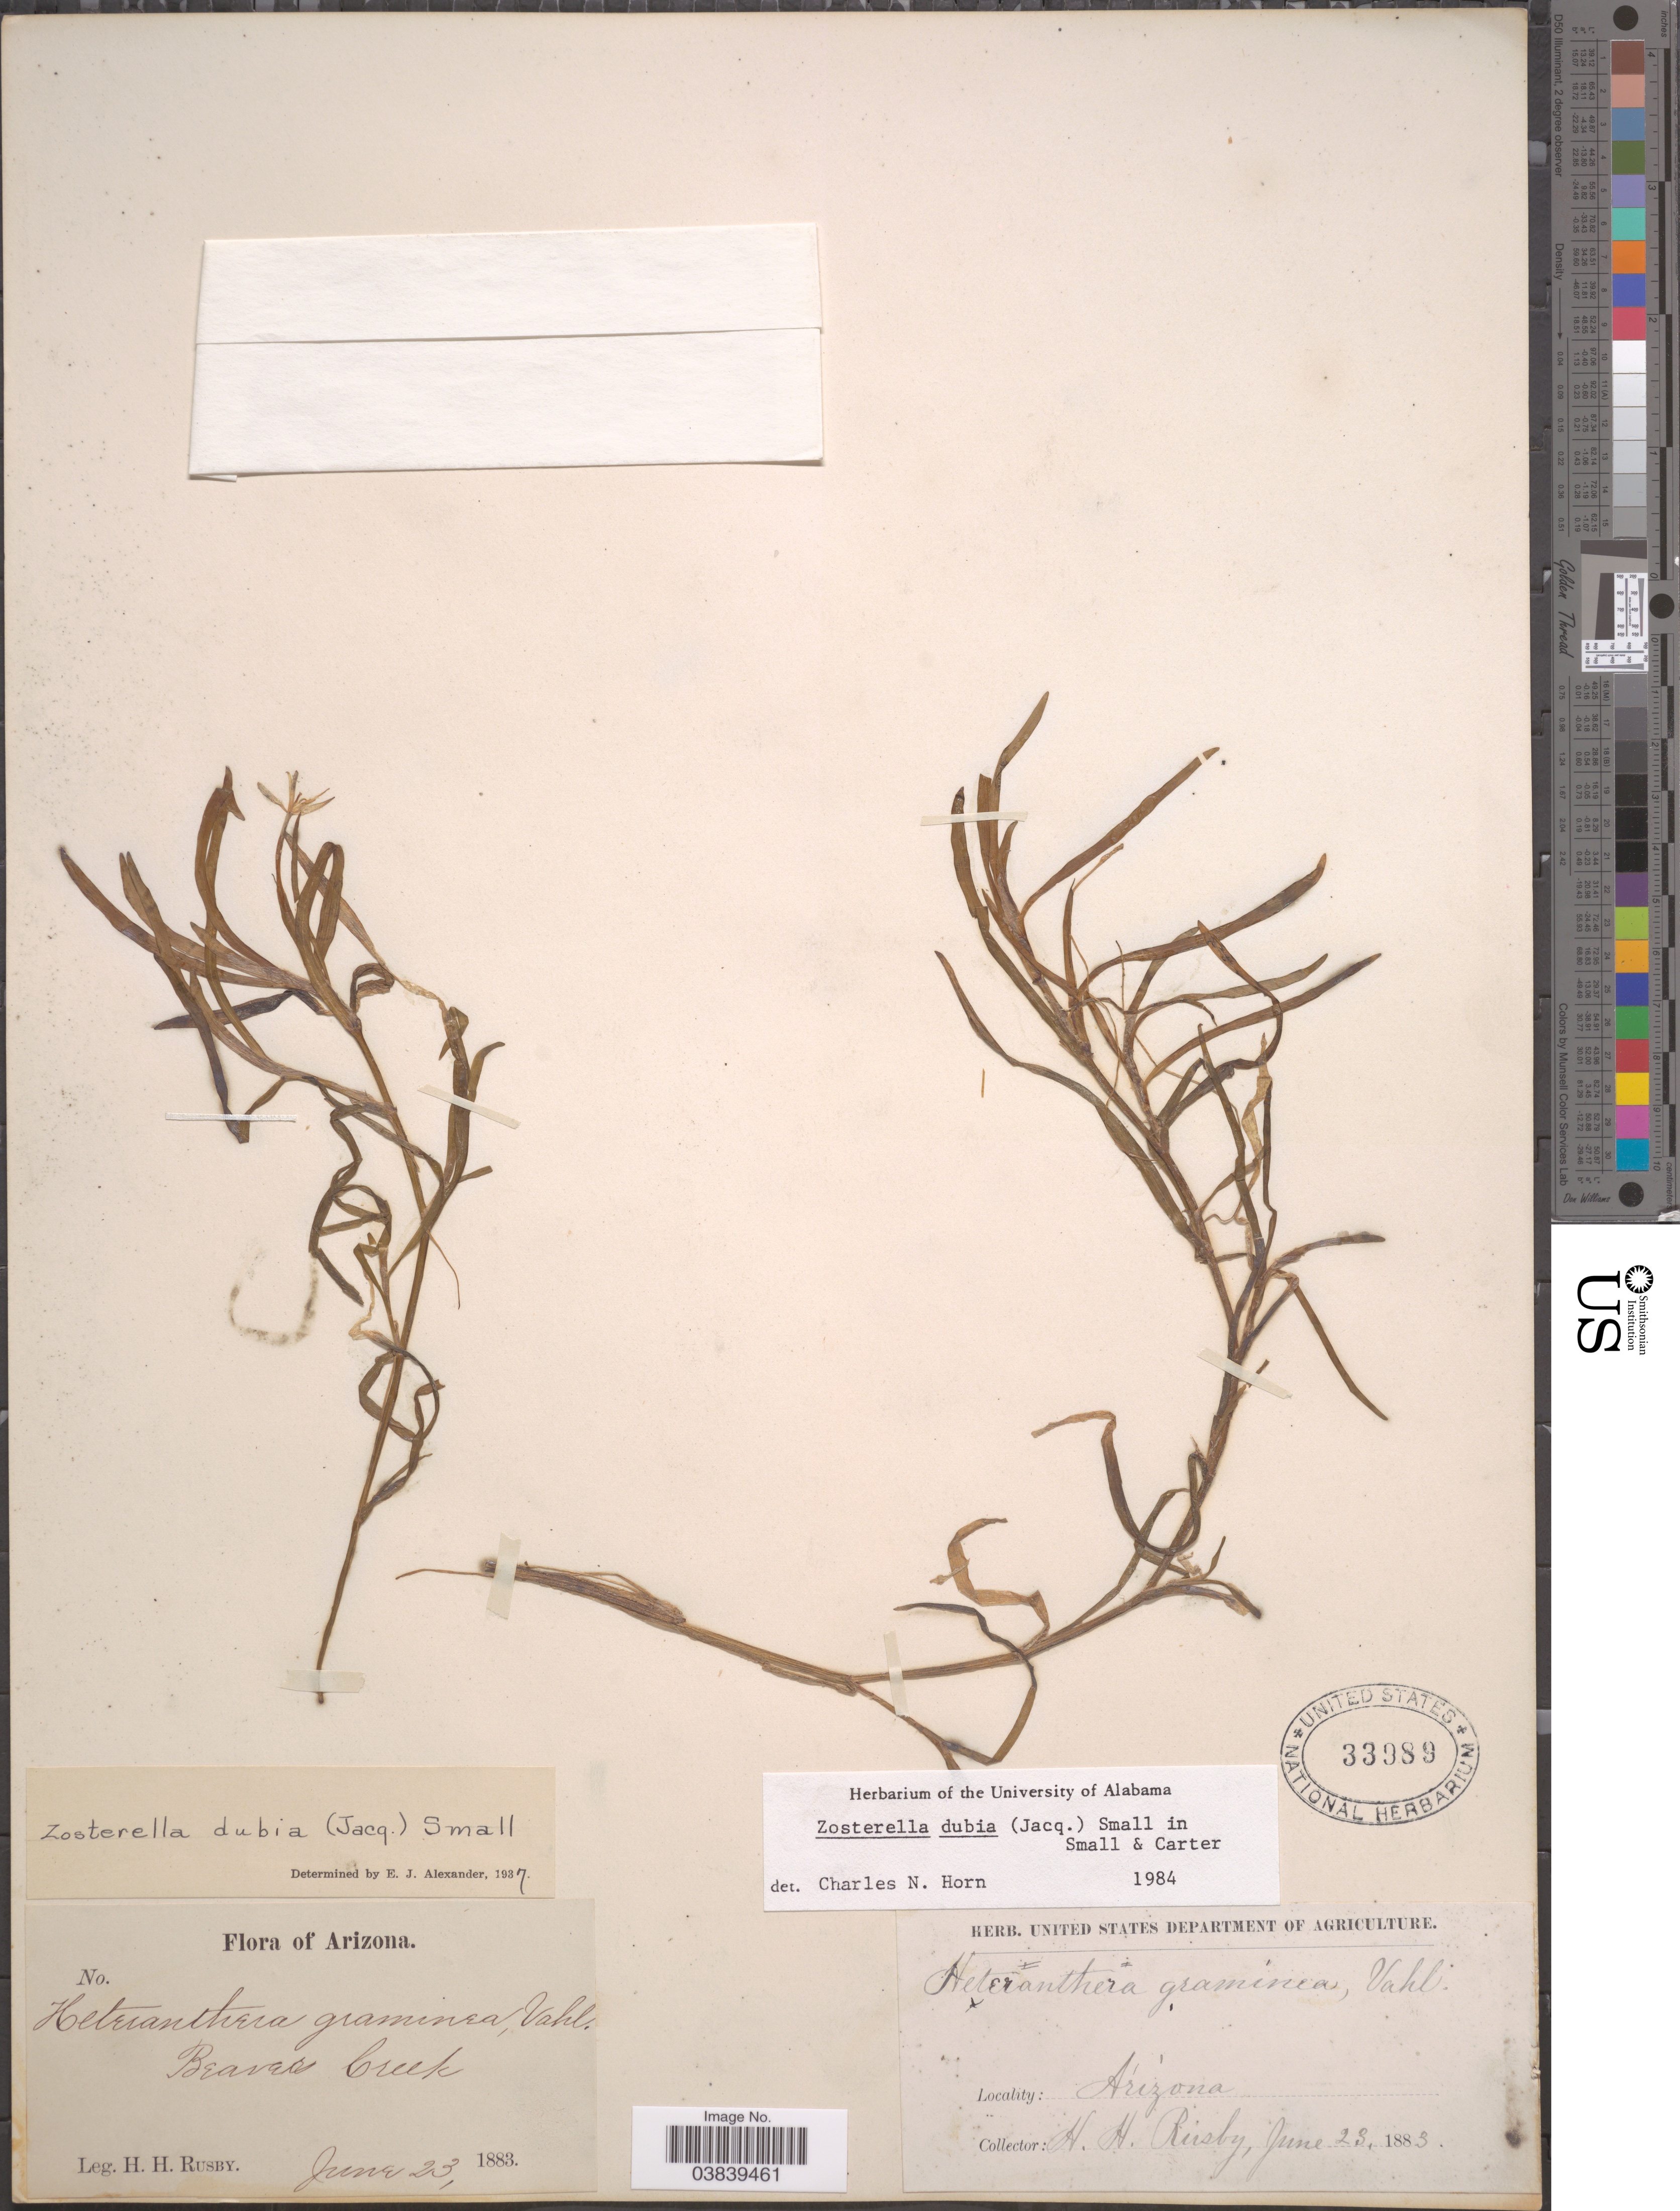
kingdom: Plantae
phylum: Tracheophyta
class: Liliopsida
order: Commelinales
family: Pontederiaceae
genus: Heteranthera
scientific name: Heteranthera dubia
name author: (Jacq.) MacMill.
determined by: Strong, Mark T., (BOT), Smithsonian Institution - National Museum of Natural History (UNITED STATES)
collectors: H. H. Rusby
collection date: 1883-06-23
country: United States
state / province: Arizona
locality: Beaver Creek.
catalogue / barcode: US 33989